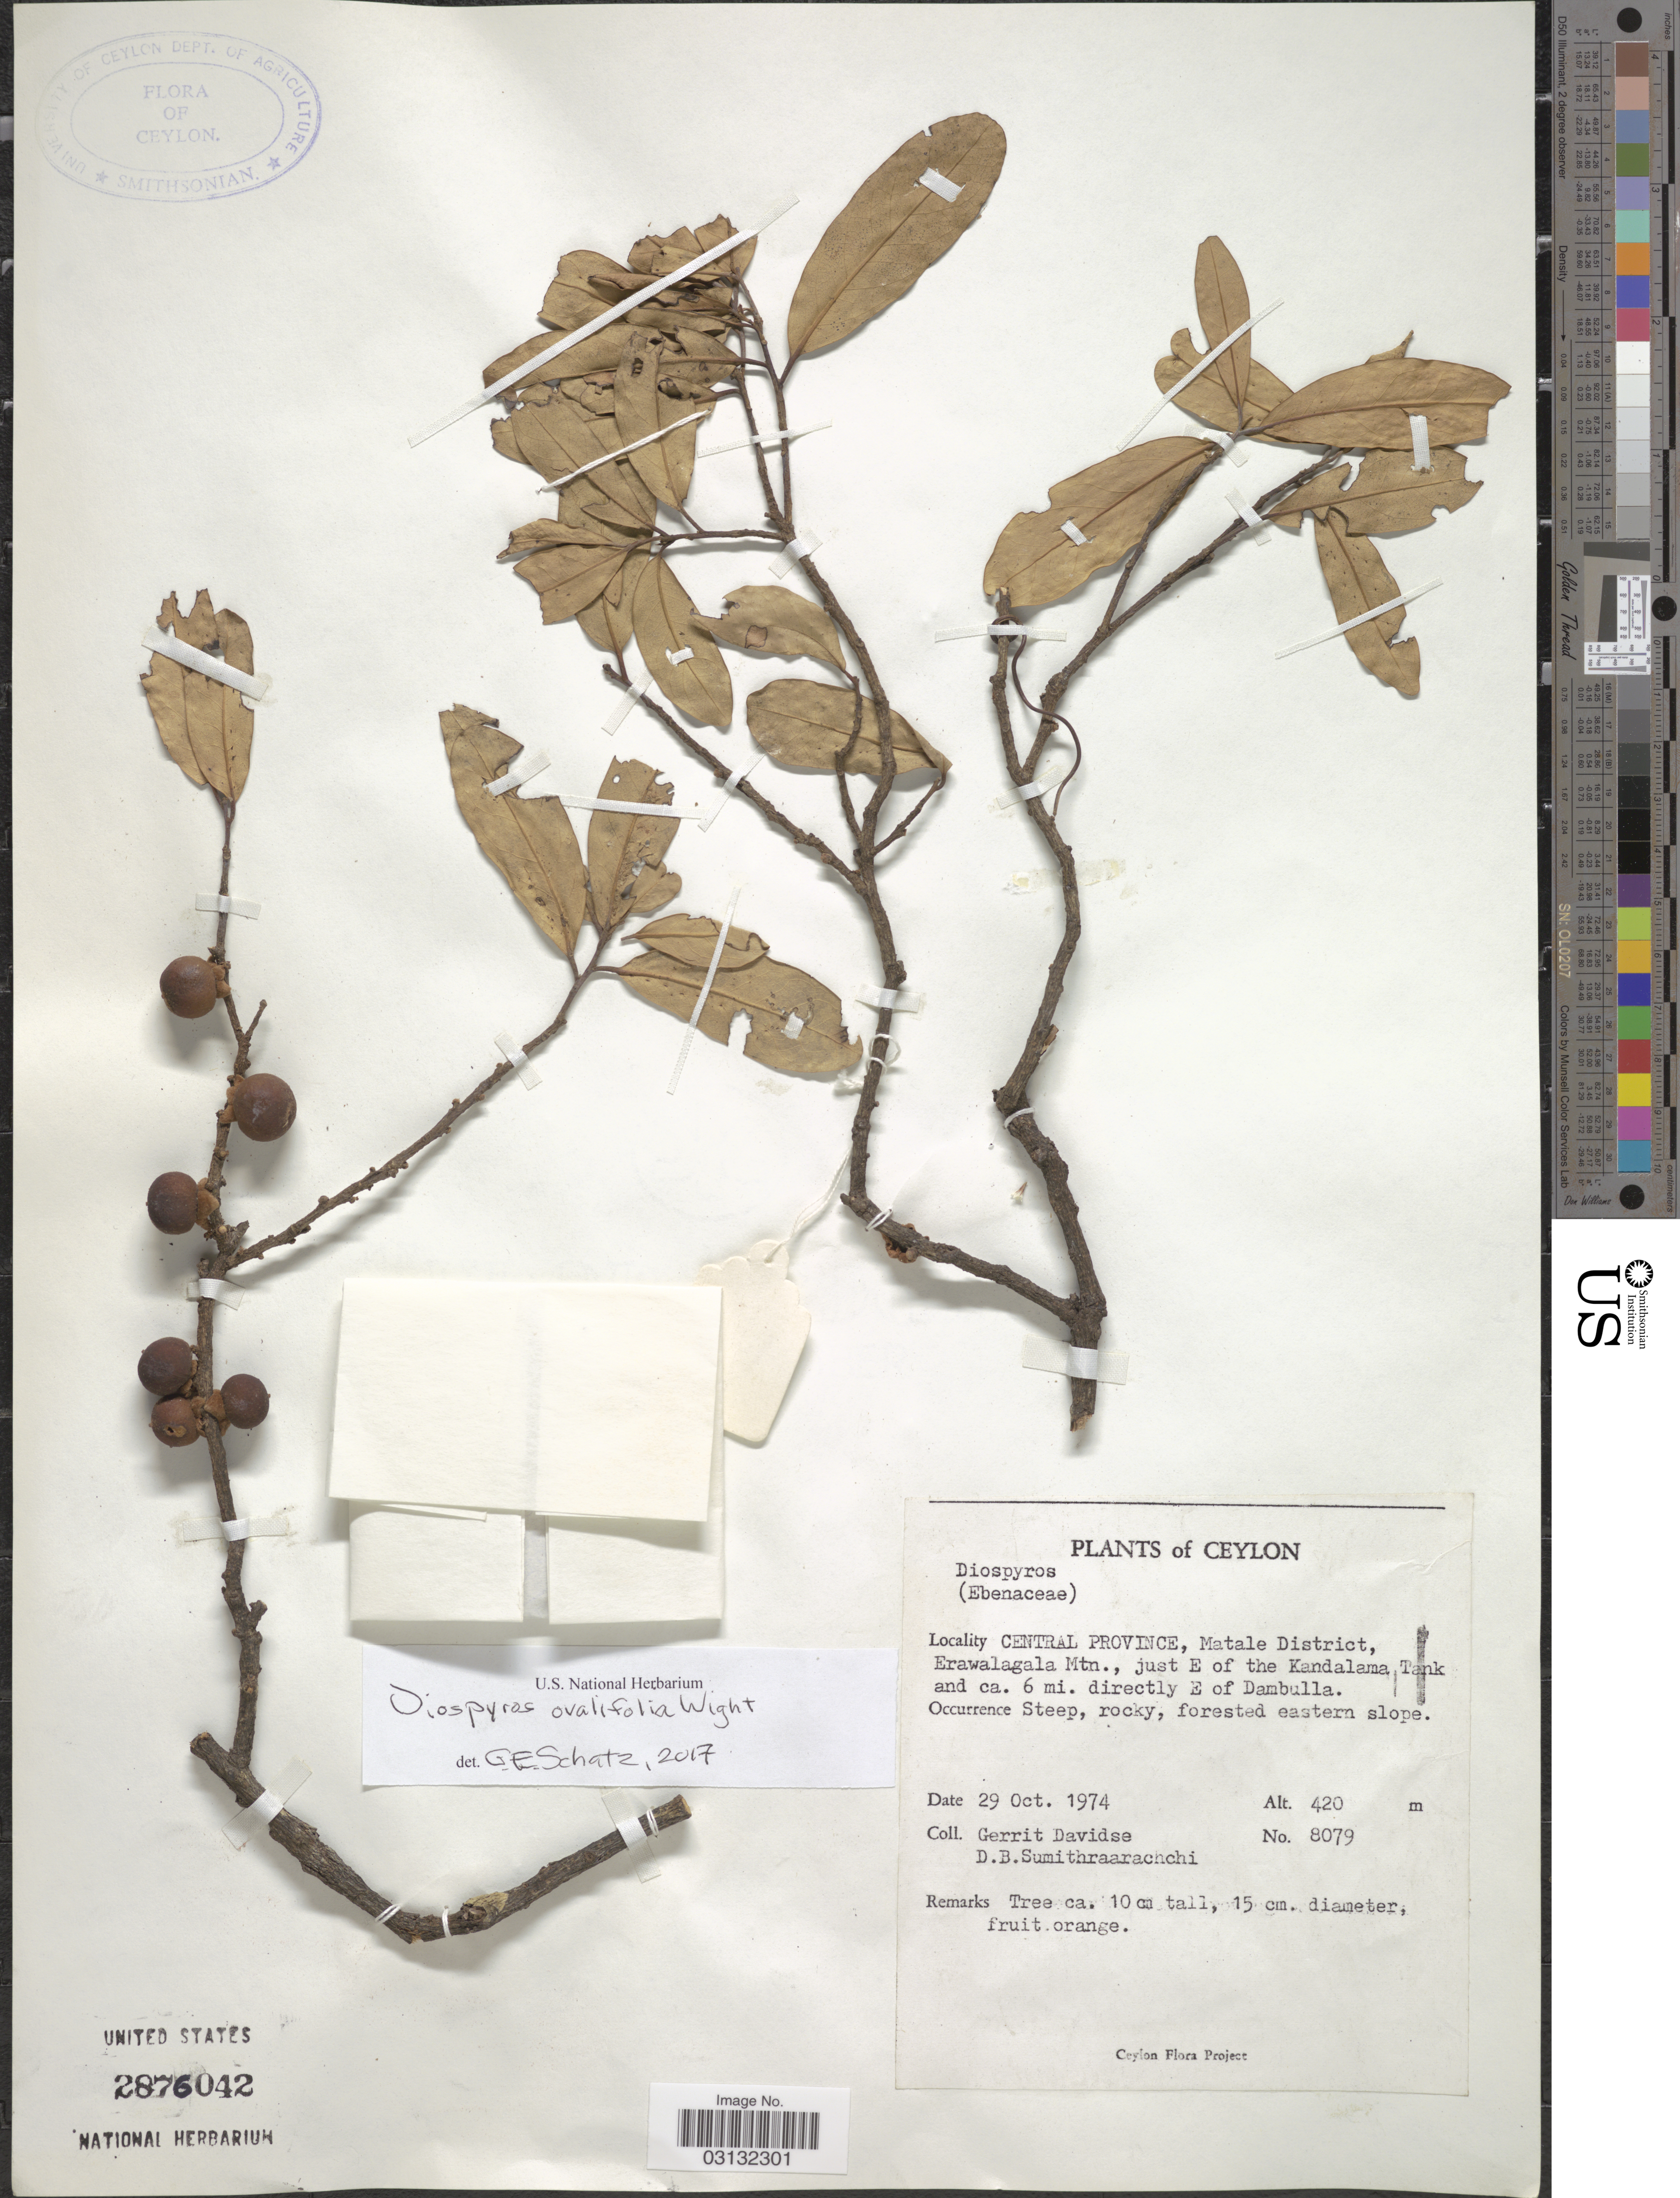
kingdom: Plantae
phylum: Tracheophyta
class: Magnoliopsida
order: Ericales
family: Ebenaceae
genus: Diospyros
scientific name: Diospyros ovalifolia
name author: Wight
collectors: G. Davidse & D. B. Sumithraarachchi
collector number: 8079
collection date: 1974-10-29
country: Sri Lanka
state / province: Central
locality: Ceylon. Matala District, Erawalagala Mtn., just E of the Kandalama Tank and ca. 6 mi. directly E of Dambulla.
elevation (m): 420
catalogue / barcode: US 2876042